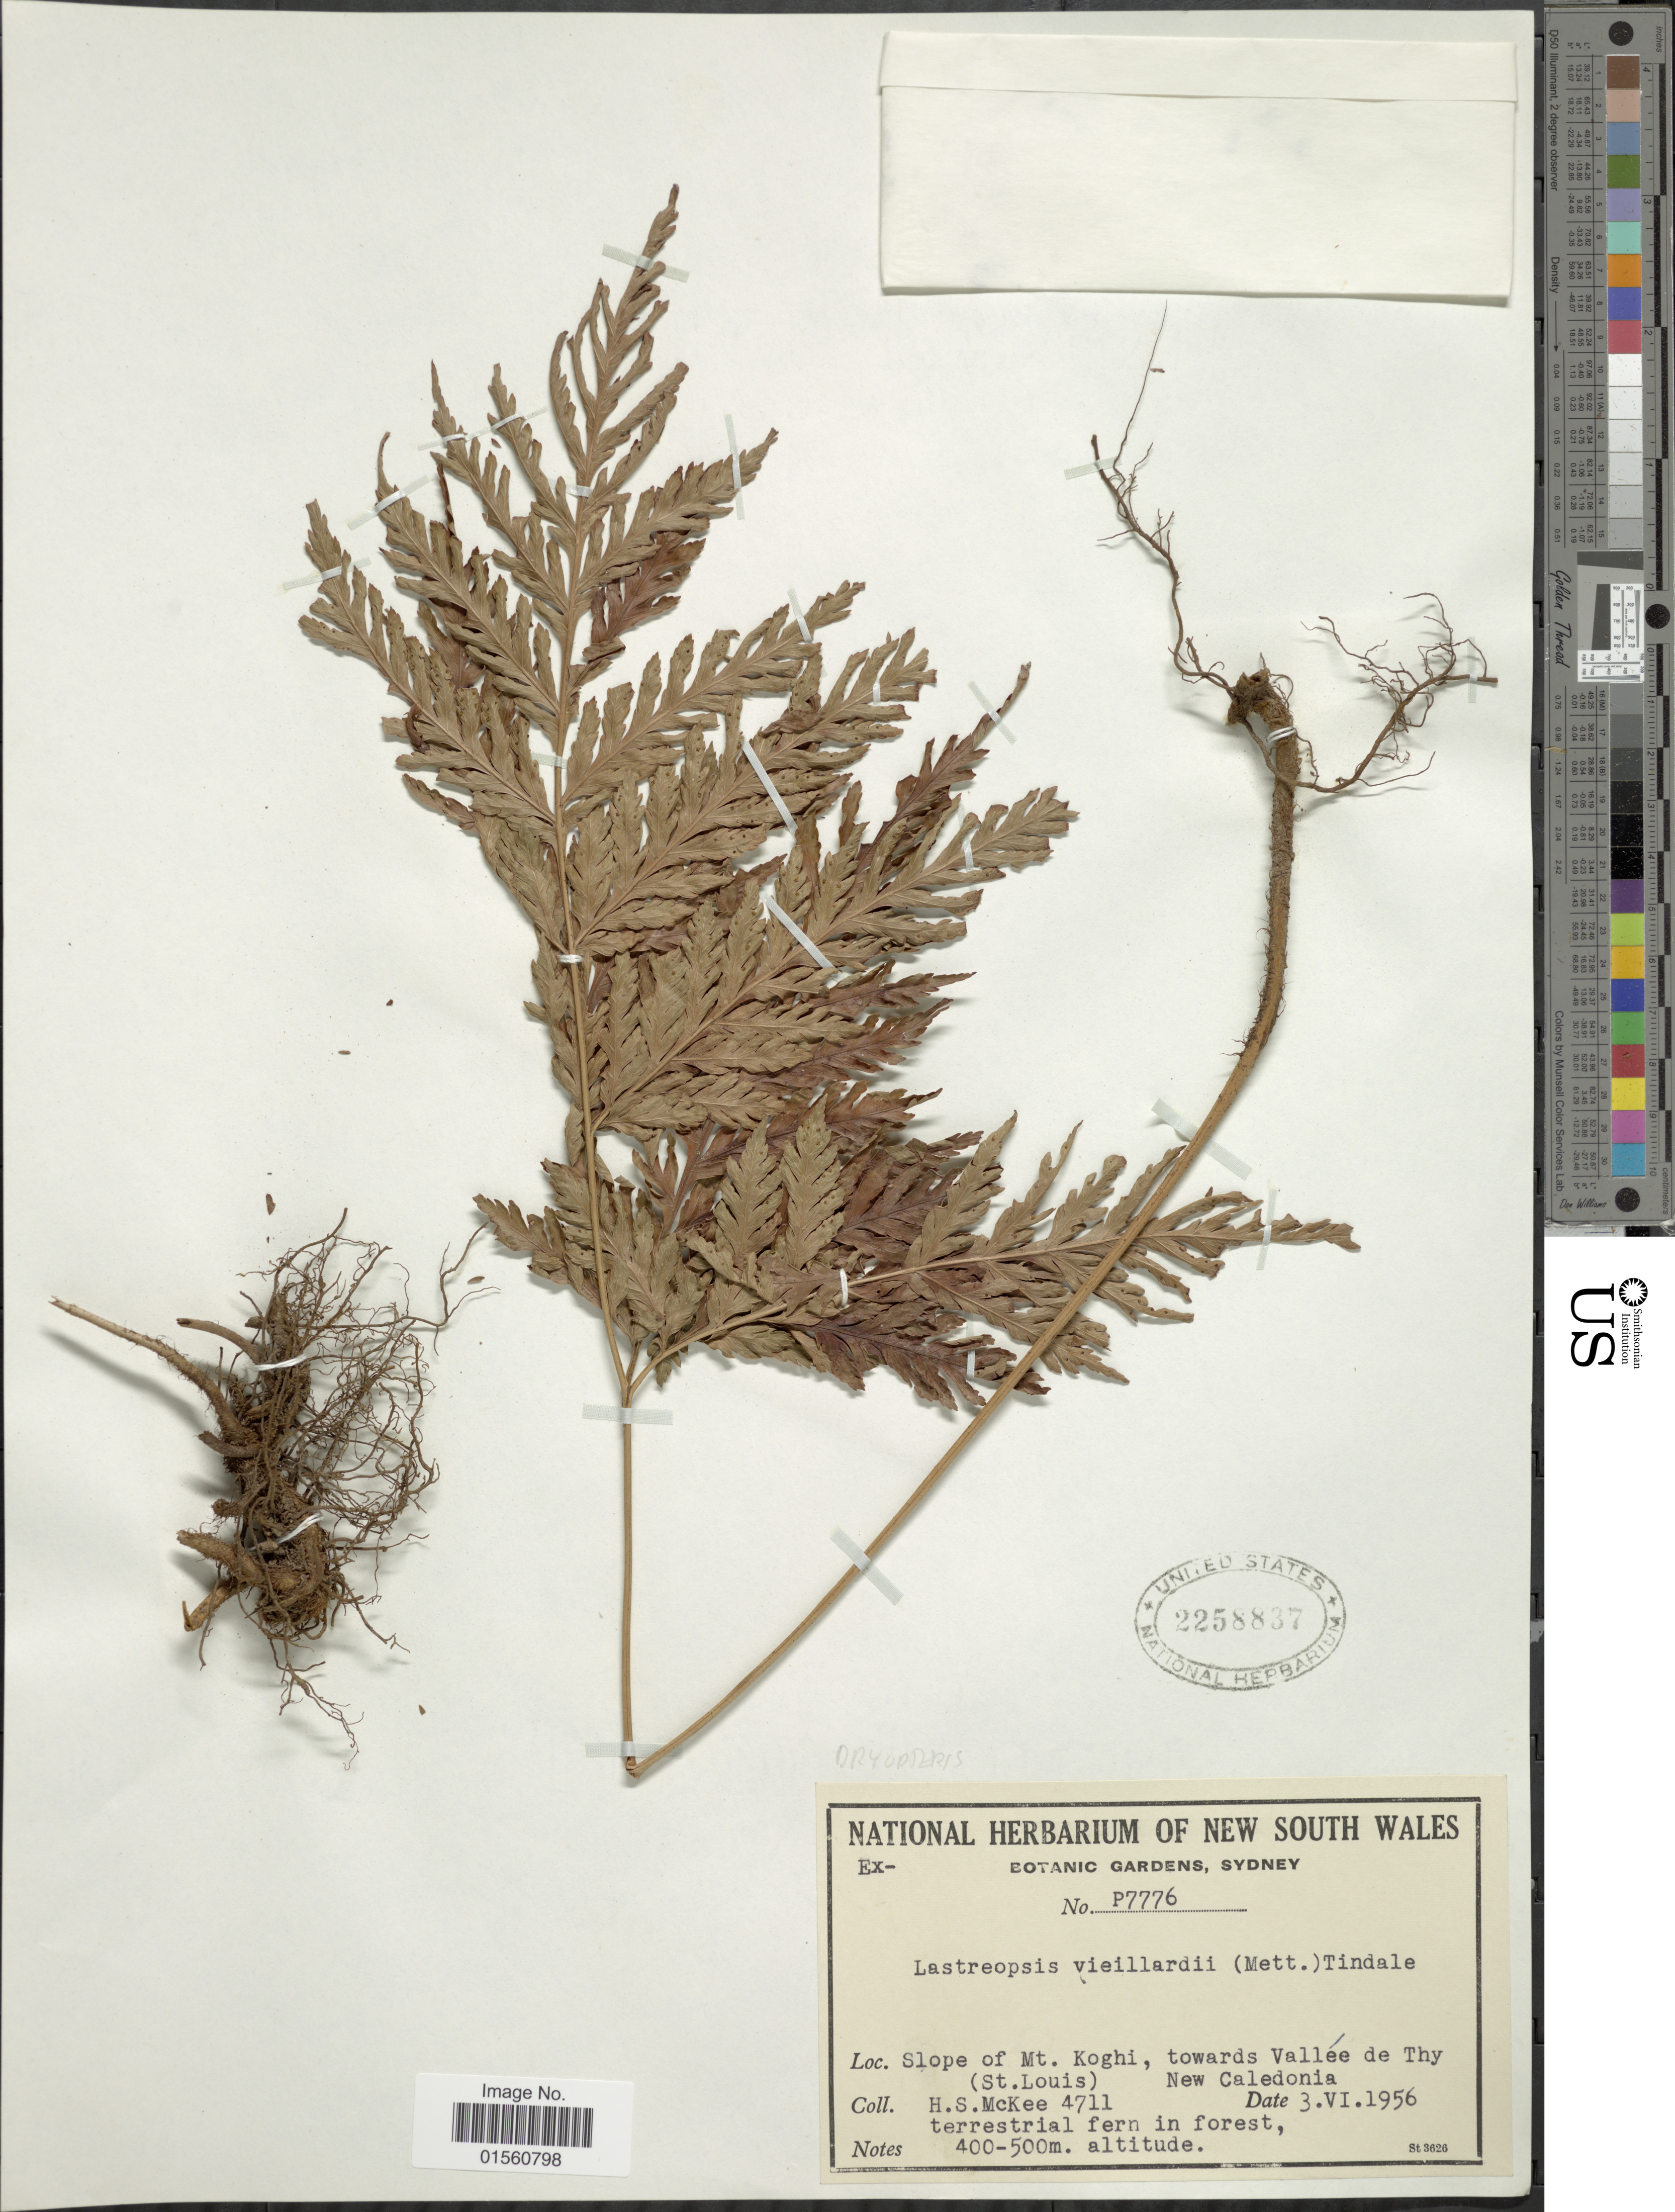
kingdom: Plantae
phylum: Tracheophyta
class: Polypodiopsida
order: Polypodiales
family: Dryopteridaceae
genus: Lastreopsis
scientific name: Lastreopsis vieillardii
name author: (Mett.) Tindale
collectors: H. S. McKee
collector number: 4711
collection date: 1956-06-03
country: New Caledonia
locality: Slope of Mt, Koghi, towards Vallée de Thy (St Louis)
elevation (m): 400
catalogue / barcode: US 2258837